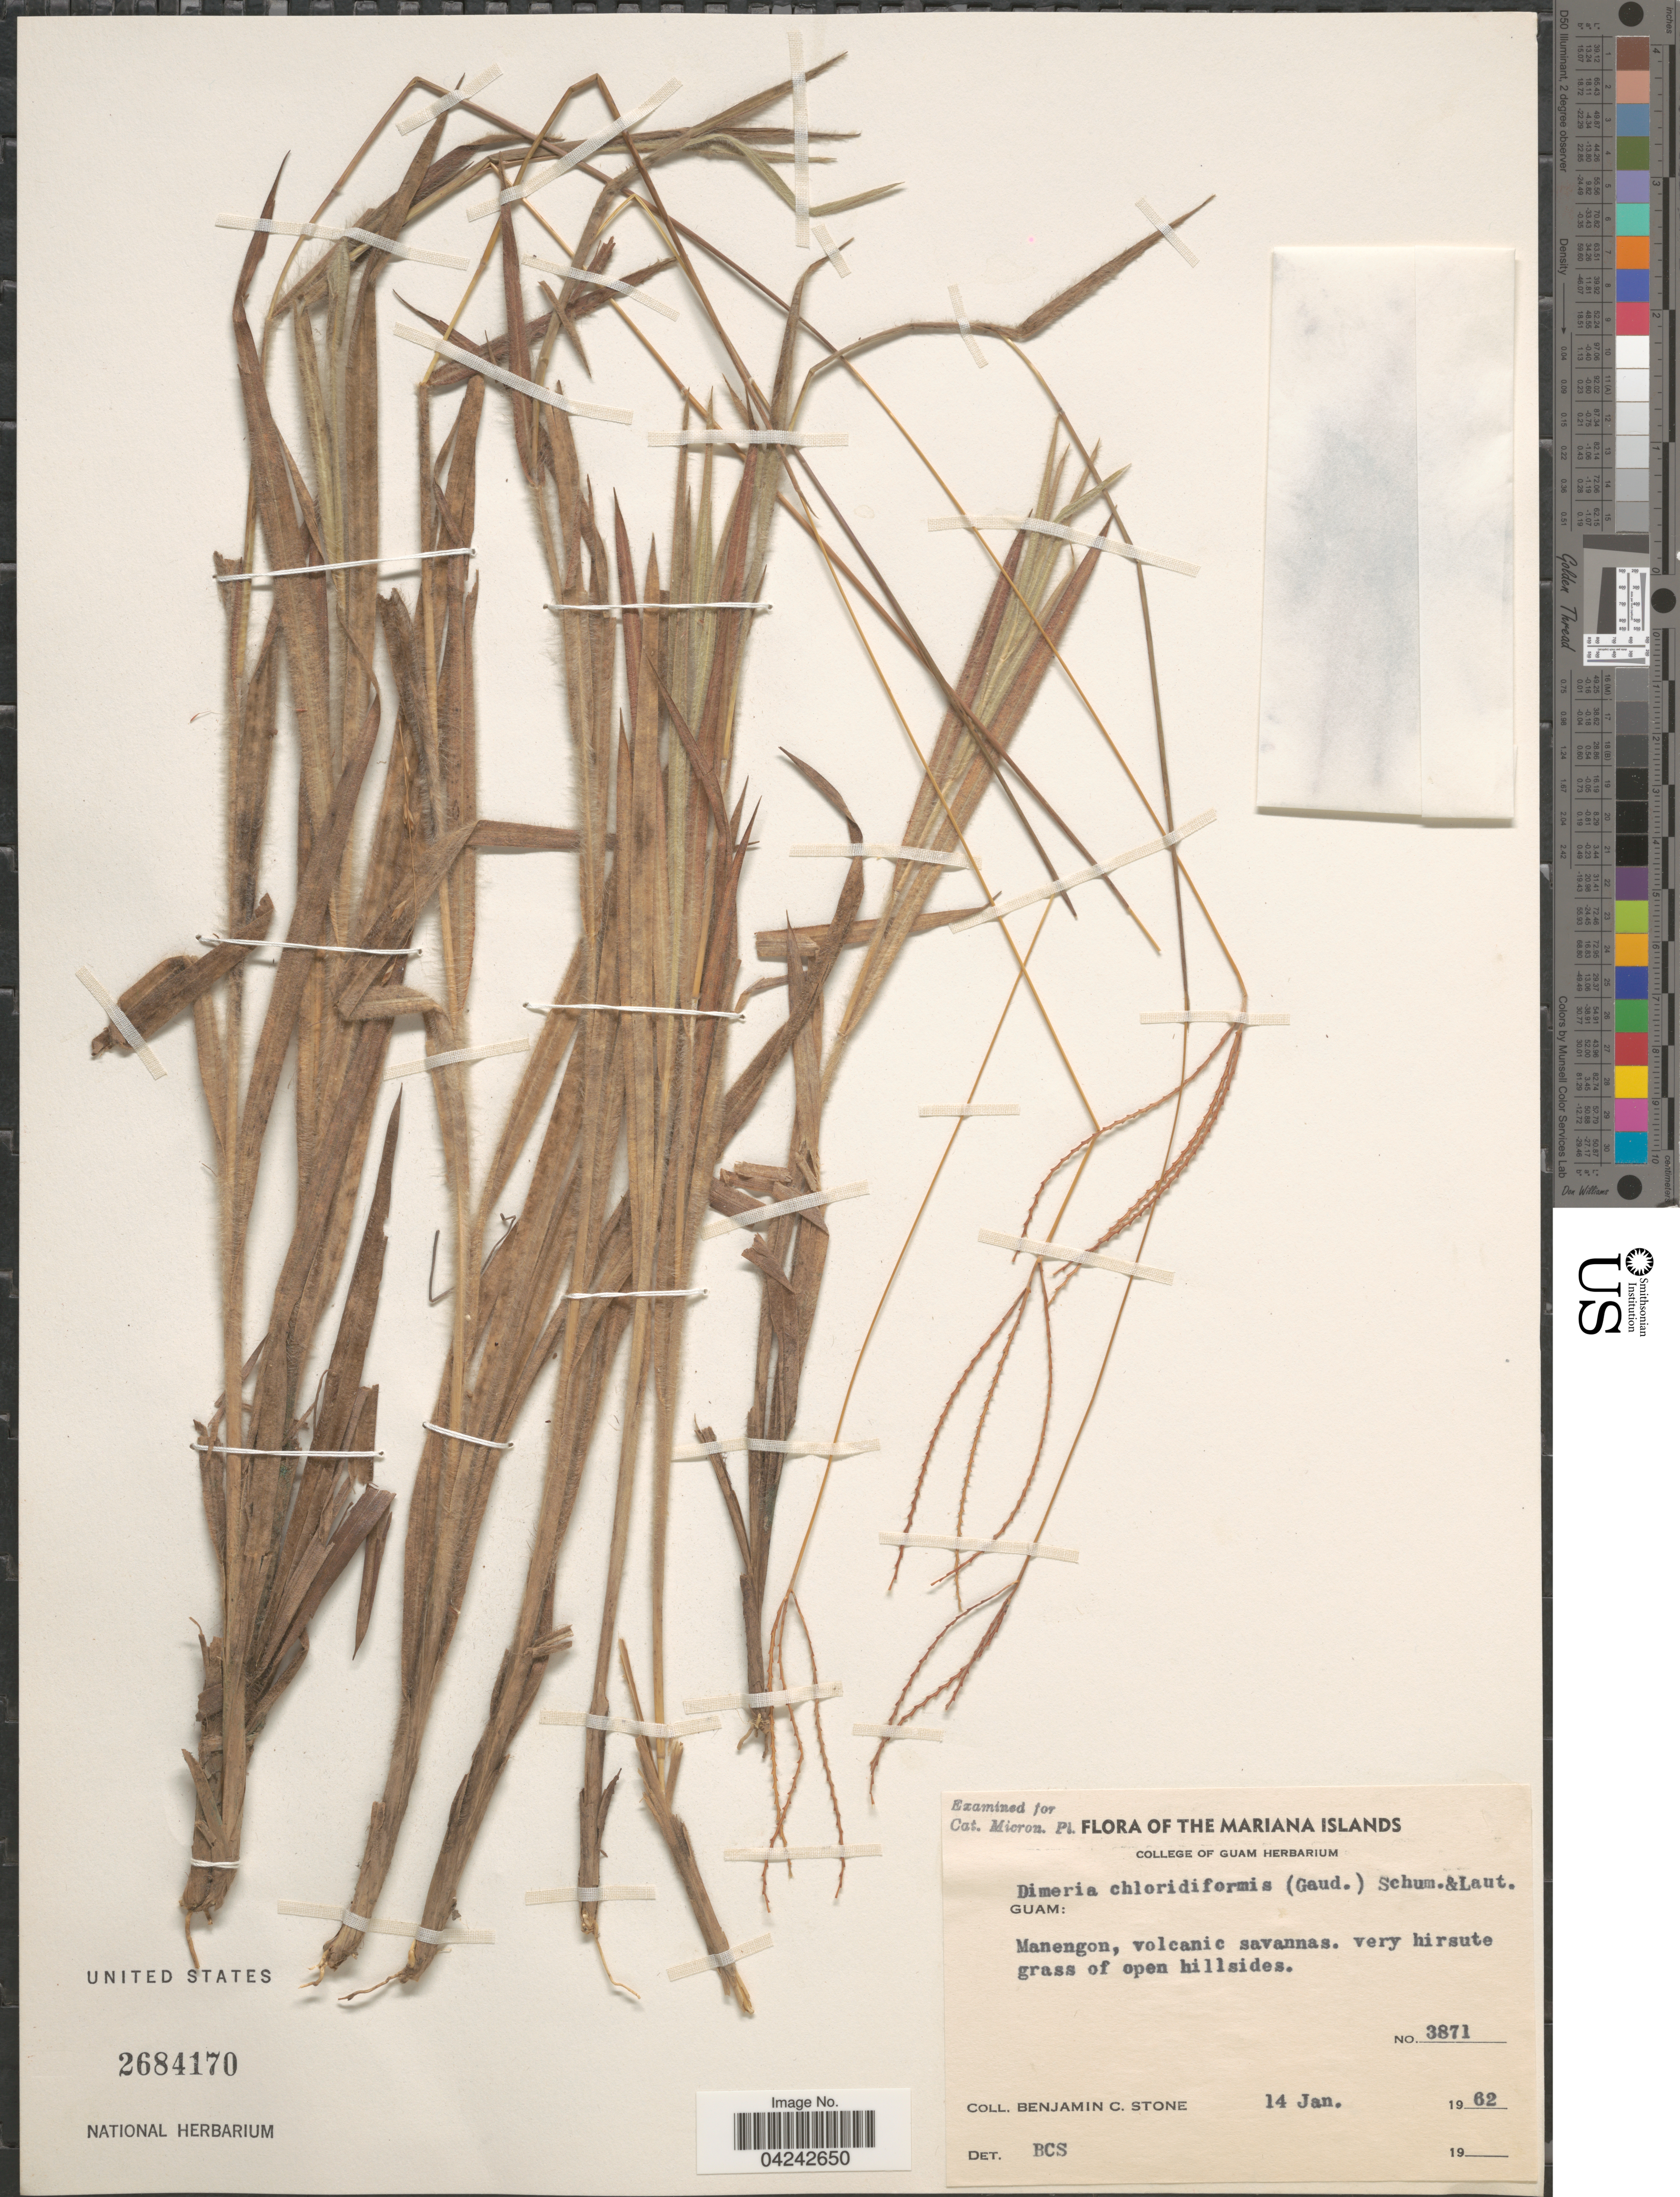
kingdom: Plantae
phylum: Tracheophyta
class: Liliopsida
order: Poales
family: Poaceae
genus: Dimeria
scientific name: Dimeria chloridiformis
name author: (Gaudich.) Schum. & Lauterb.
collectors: B. C. Stone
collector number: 3871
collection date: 1962-01-14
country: Guam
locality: The Mariana Islands. Manengon, volcanic savannas.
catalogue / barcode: US 2684170